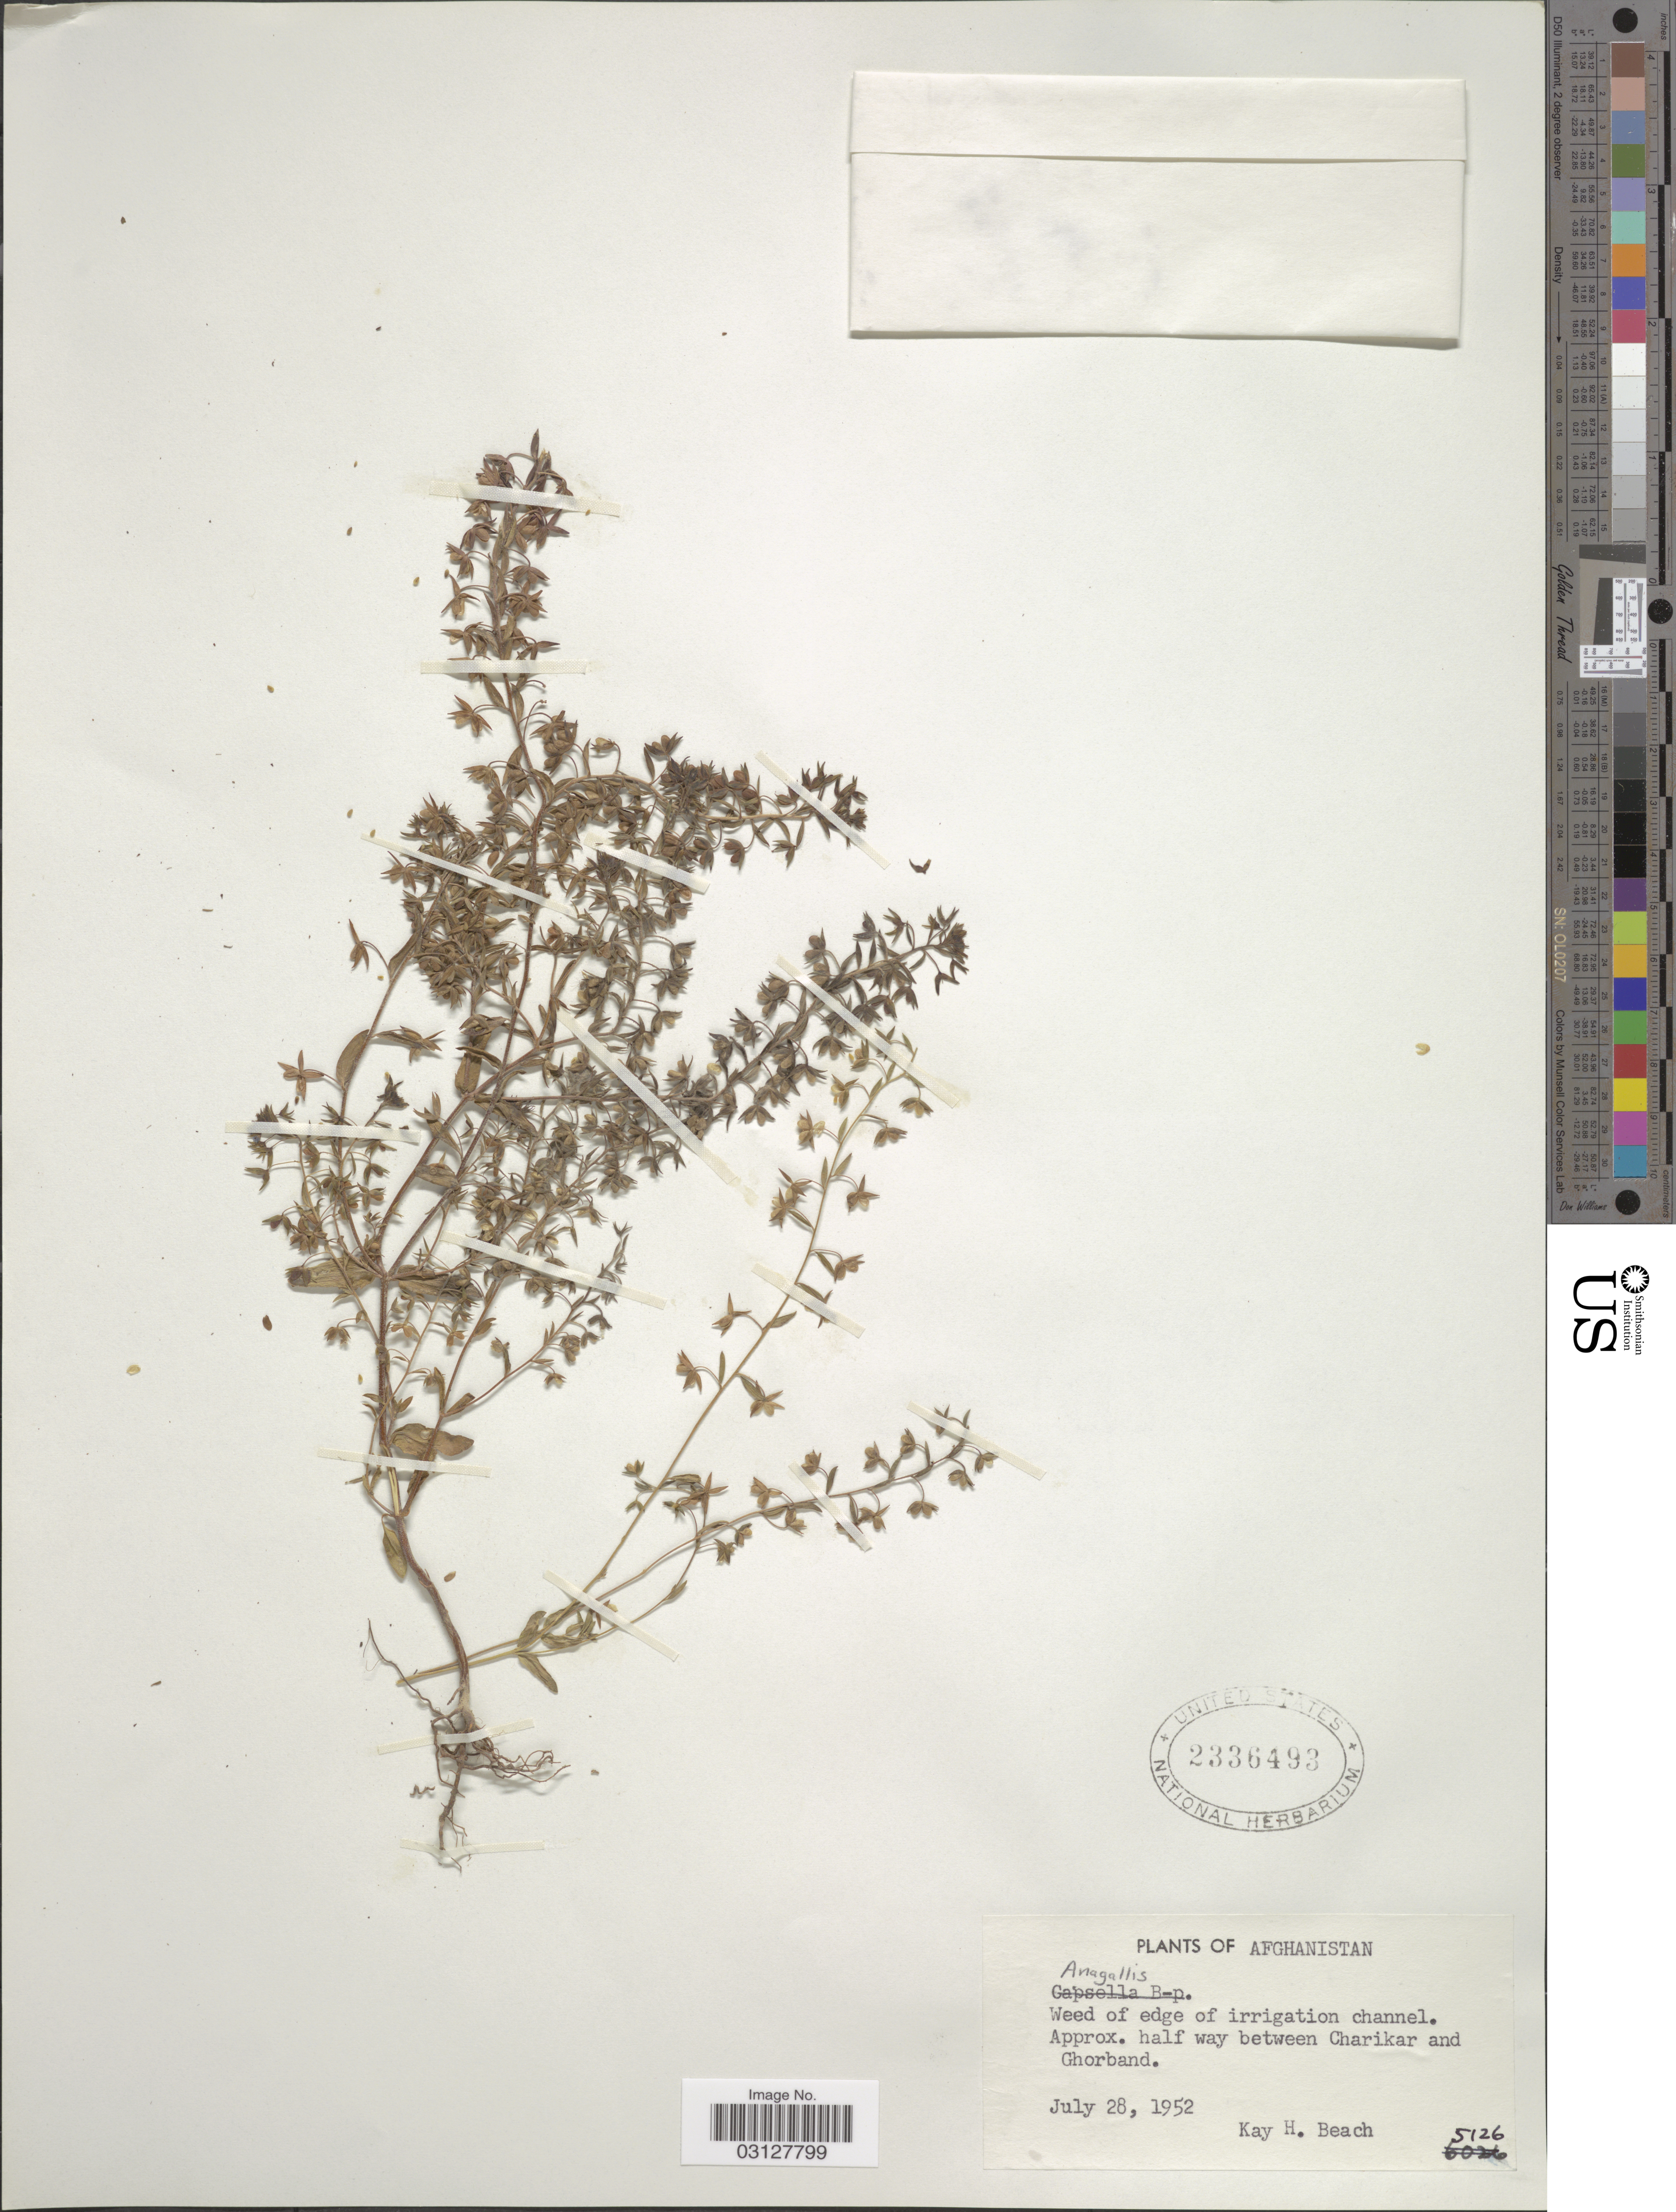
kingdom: Plantae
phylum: Tracheophyta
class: Magnoliopsida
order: Ericales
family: Primulaceae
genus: Anagallis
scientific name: Anagallis sp.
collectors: K. H. Beach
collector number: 5126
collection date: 1952-07-28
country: Afghanistan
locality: Approx. half way between Charikar and Ghorband.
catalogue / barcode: US 2336493